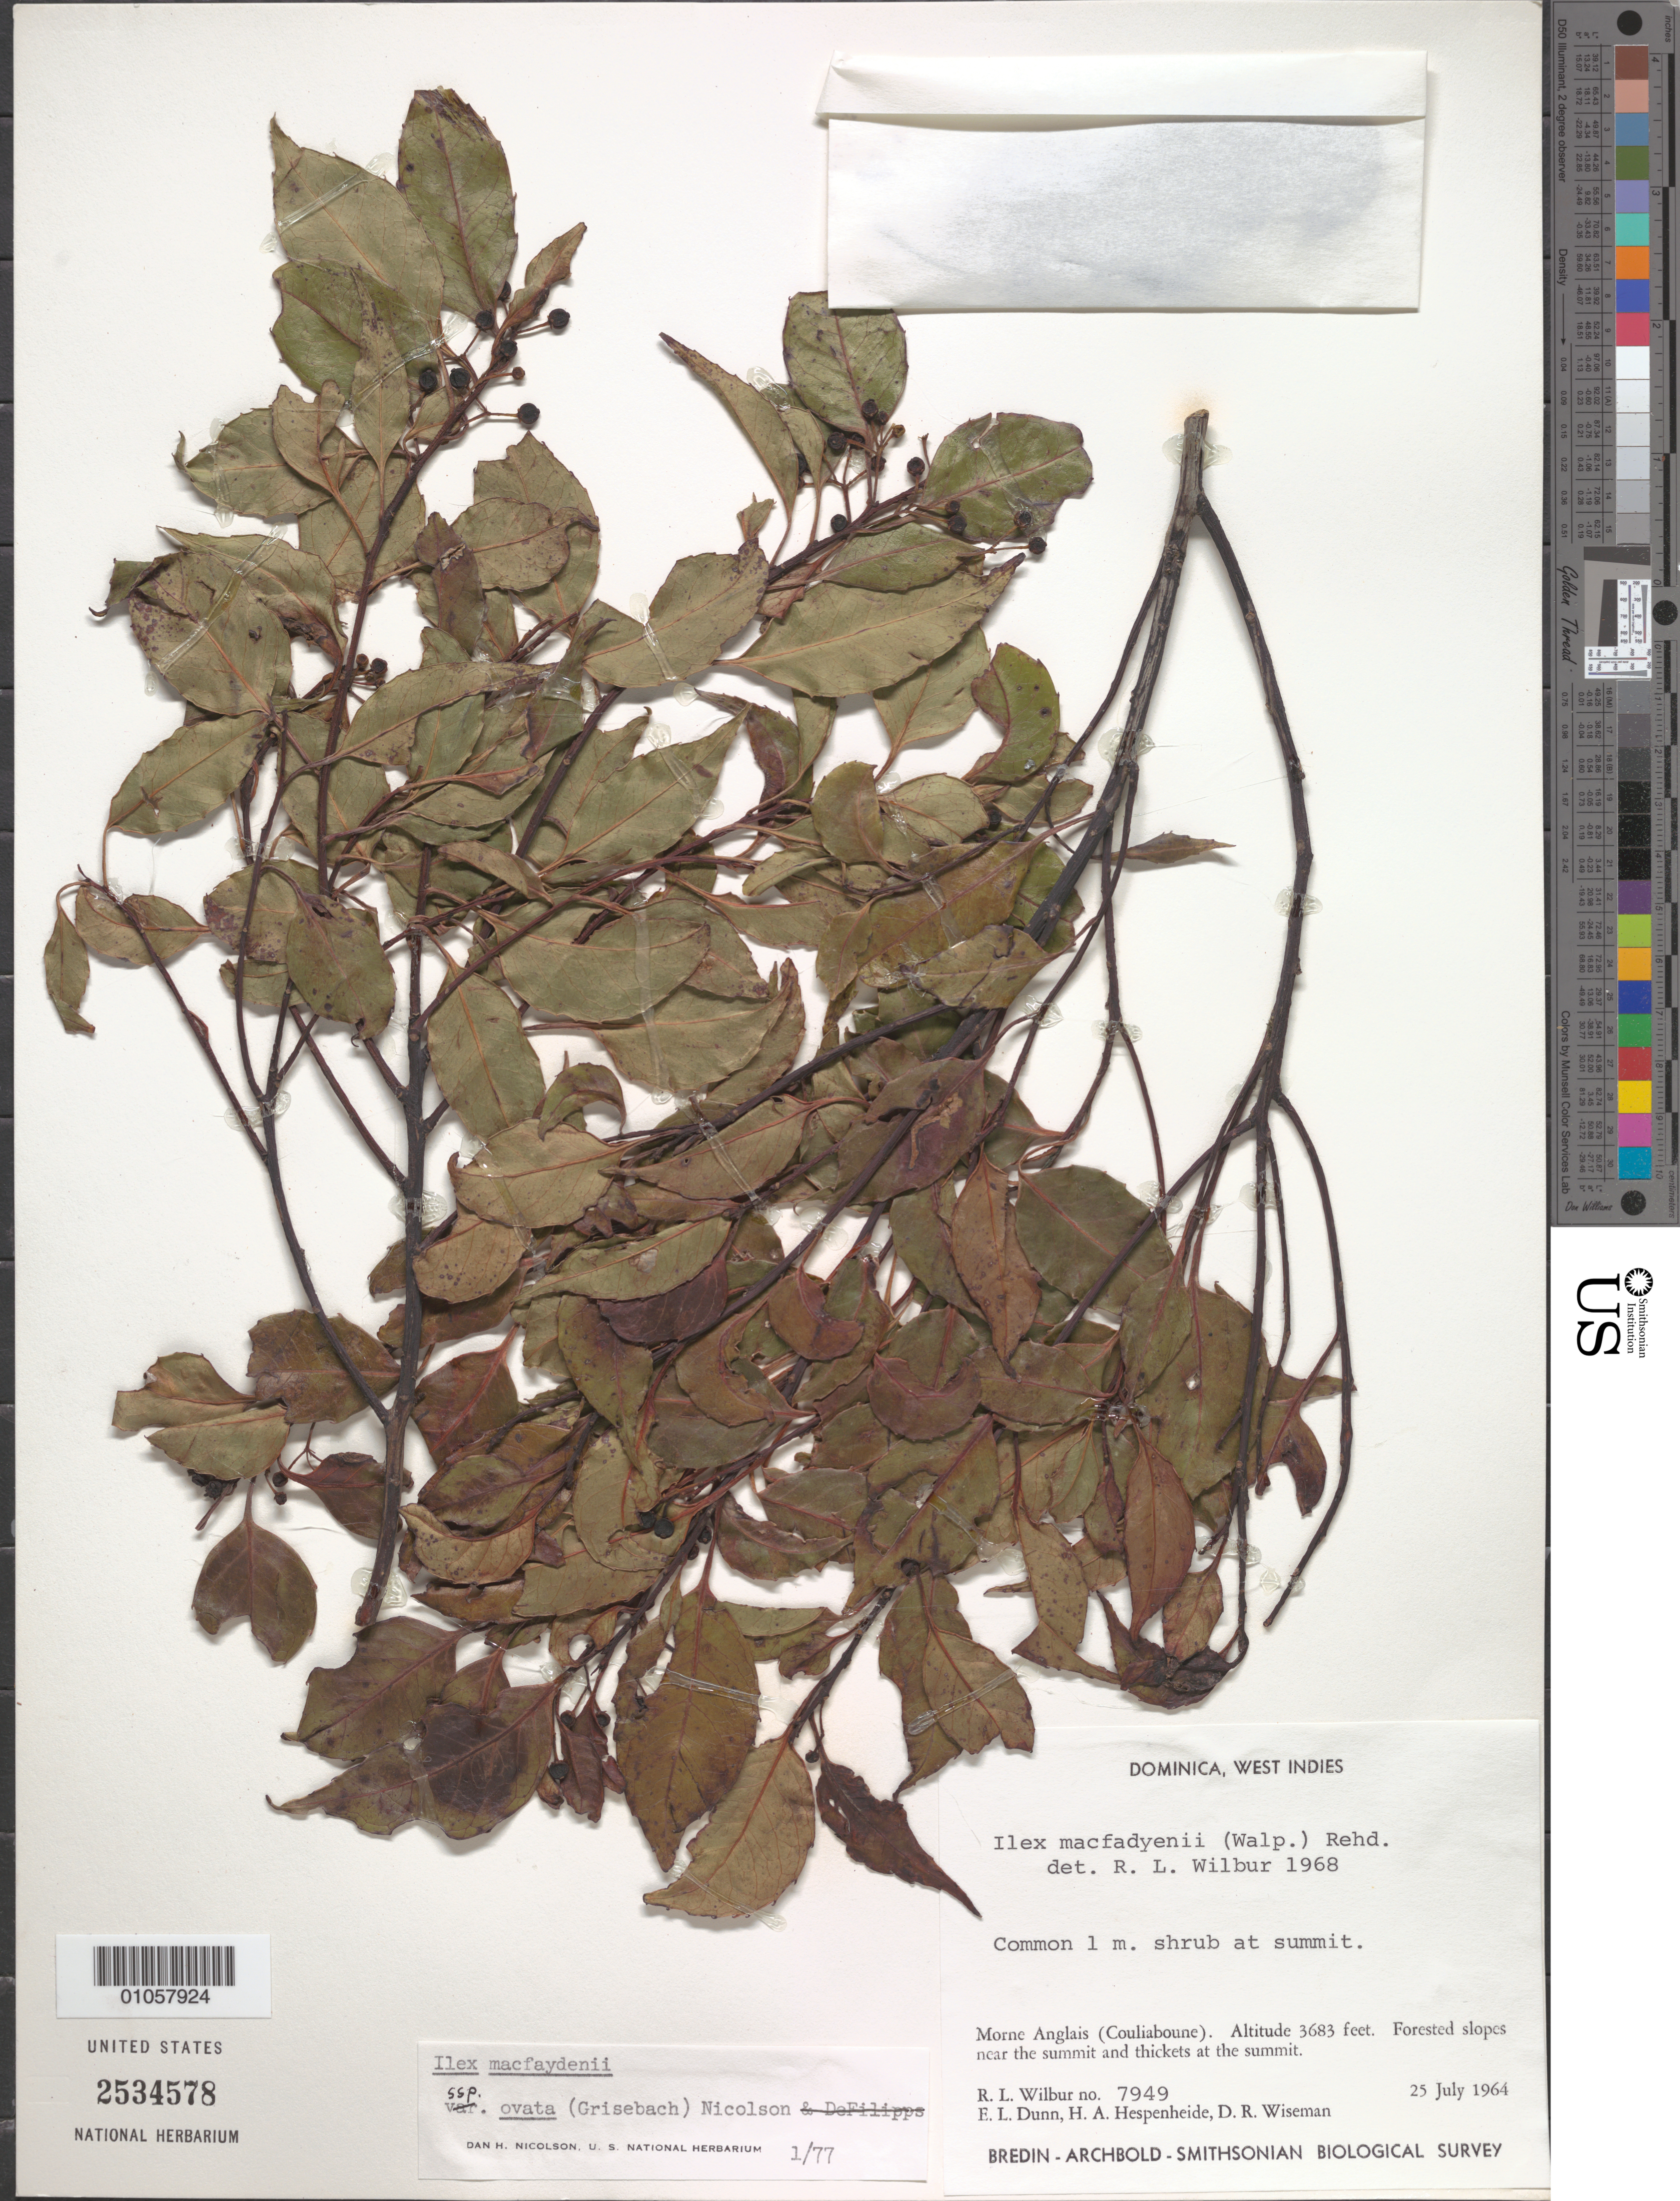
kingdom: Plantae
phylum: Tracheophyta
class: Magnoliopsida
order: Aquifoliales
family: Aquifoliaceae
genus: Ilex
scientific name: Ilex macfaydenii subsp. ovata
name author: (Griseb.) Nicolson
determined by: Nicolson, Dan H.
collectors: R. L. Wilbur, E. Dunn, H. A. Hespenheide & D. R. Wiseman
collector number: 7949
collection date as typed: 25 Jul 1964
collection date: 1964-07-25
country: Dominica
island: Dominica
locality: Morne Anglais (Couliaboune)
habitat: Forested slopes near the summit and thickets at the summit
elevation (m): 1123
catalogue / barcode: US 2534578